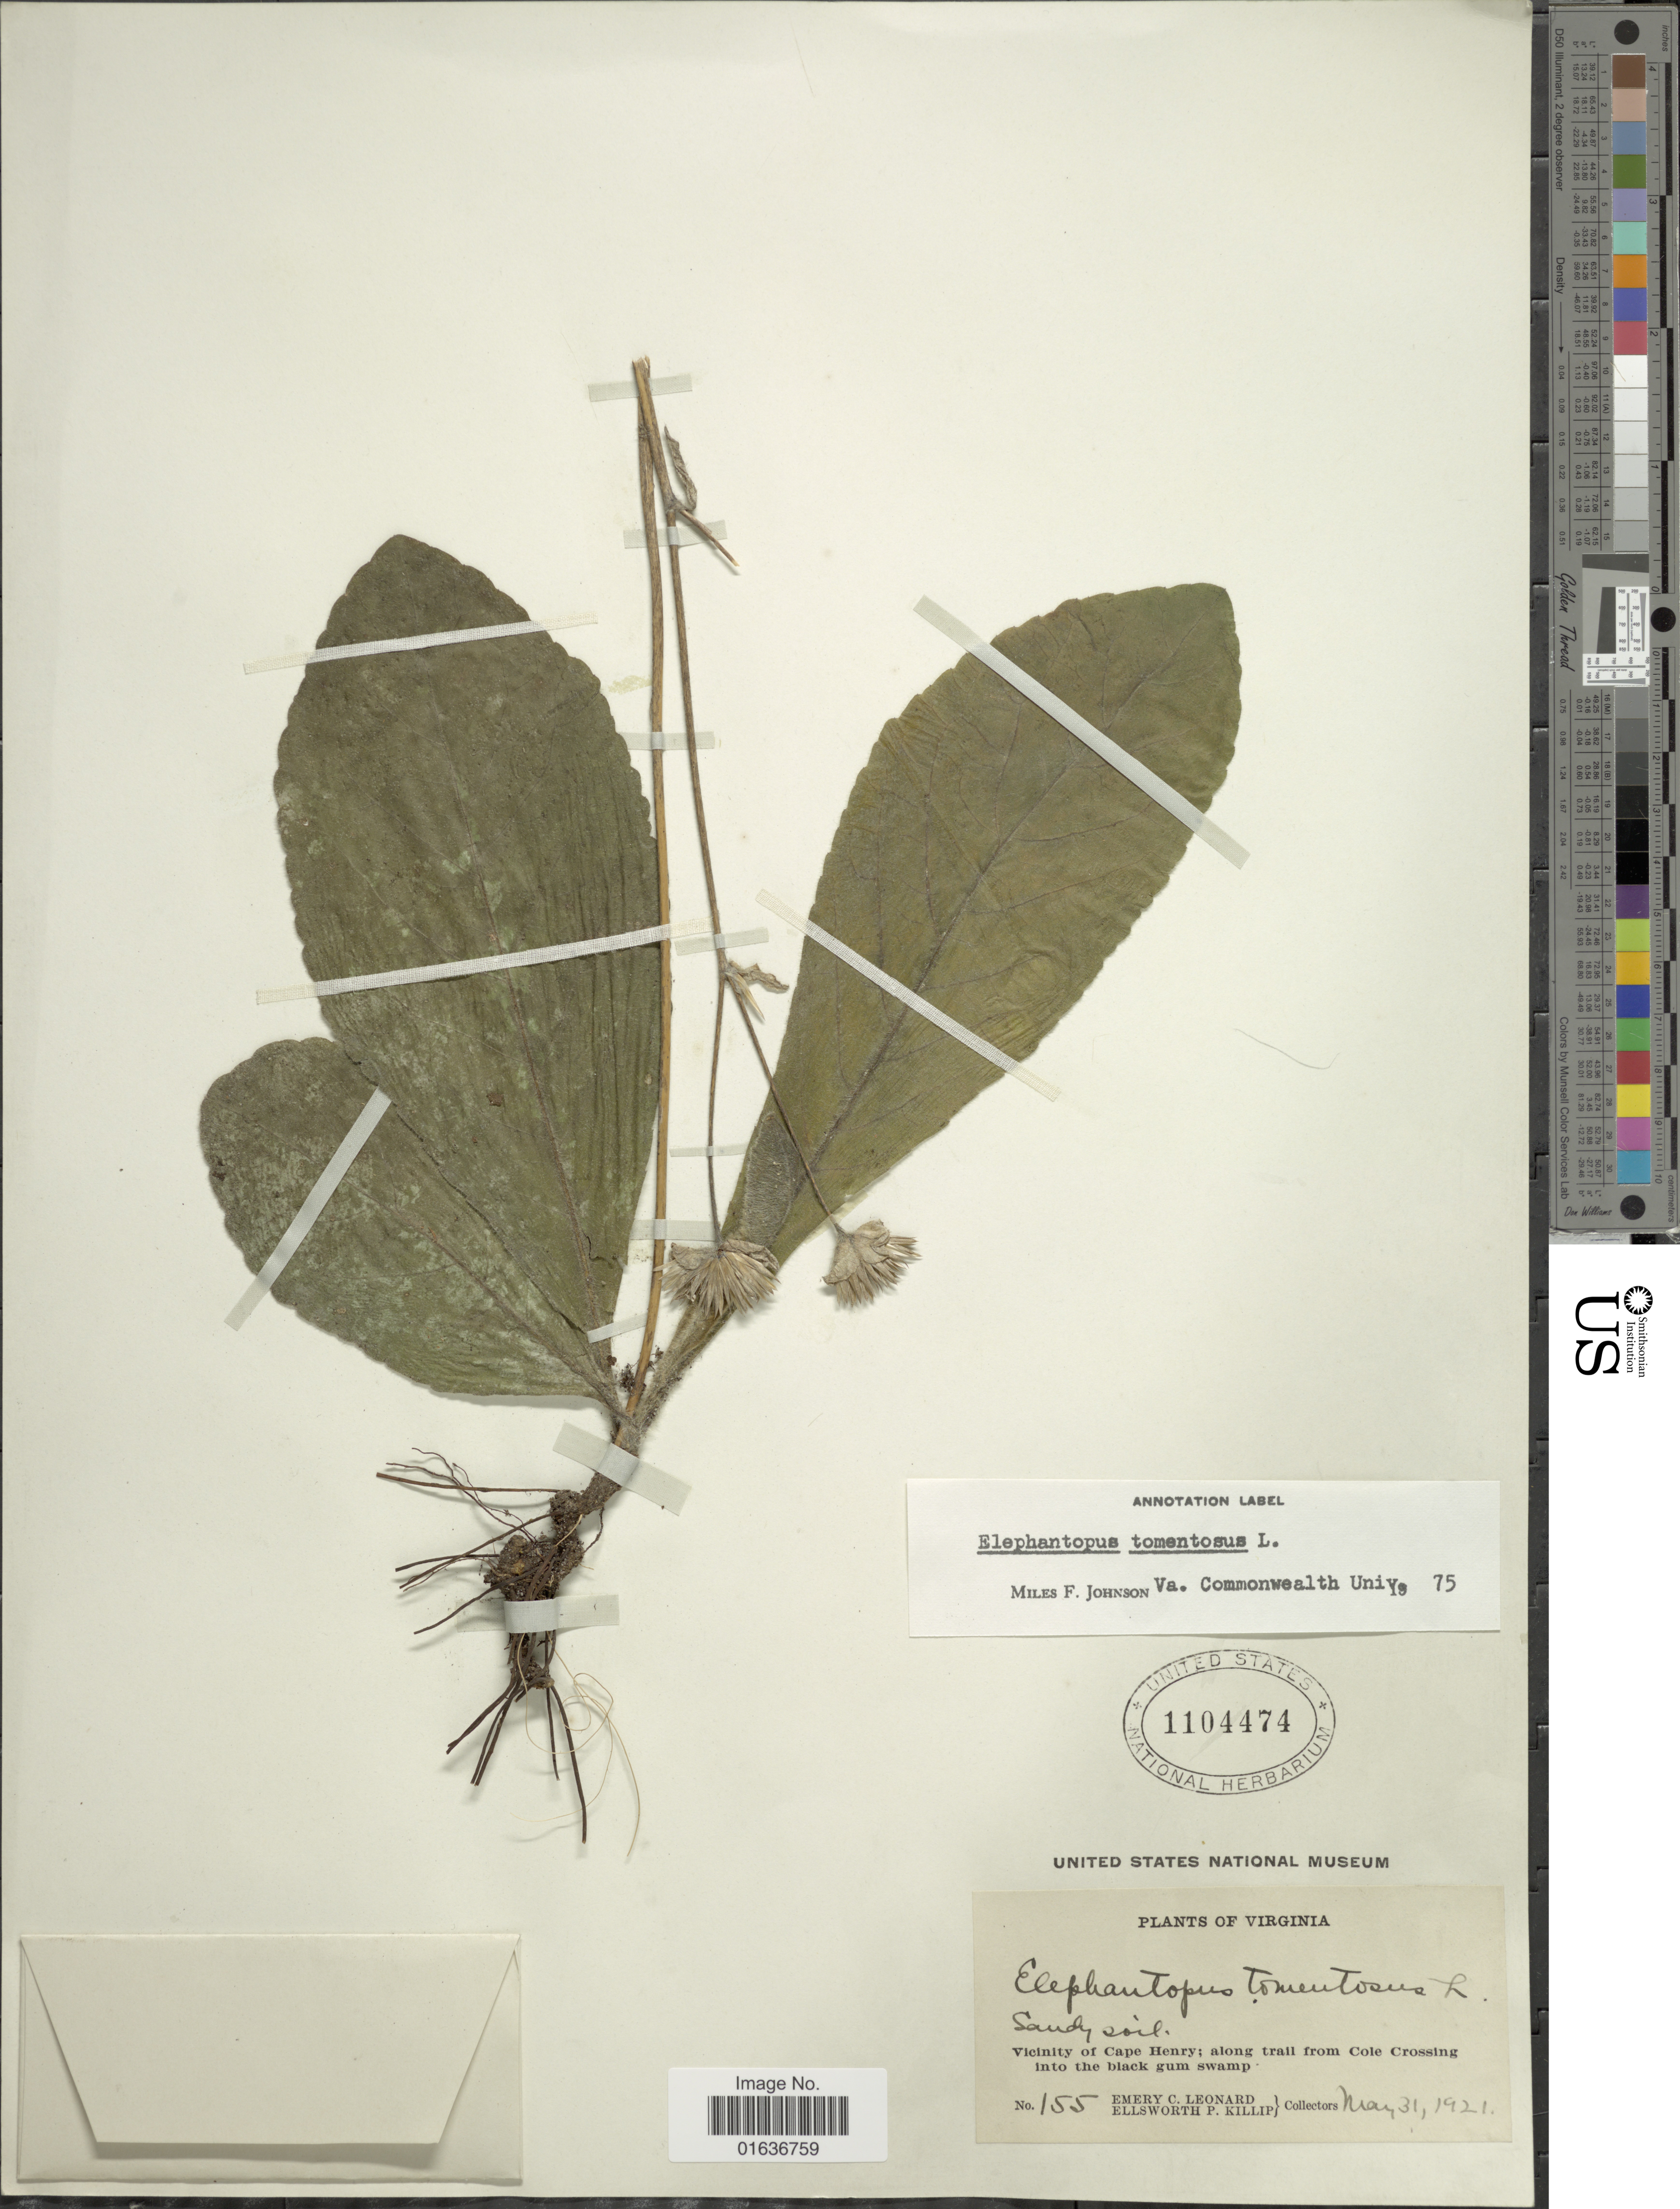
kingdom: Plantae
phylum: Tracheophyta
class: Magnoliopsida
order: Asterales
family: Asteraceae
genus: Elephantopus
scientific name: Elephantopus tomentosus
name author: L.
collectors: E. C. Leonard & E. P. Killip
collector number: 155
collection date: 1921-05-31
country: United States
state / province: Virginia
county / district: City of Virginia Beach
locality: Vicinity of Cape Henry; along trail from Cole Crossing into the black gum swamp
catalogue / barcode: US 1104474